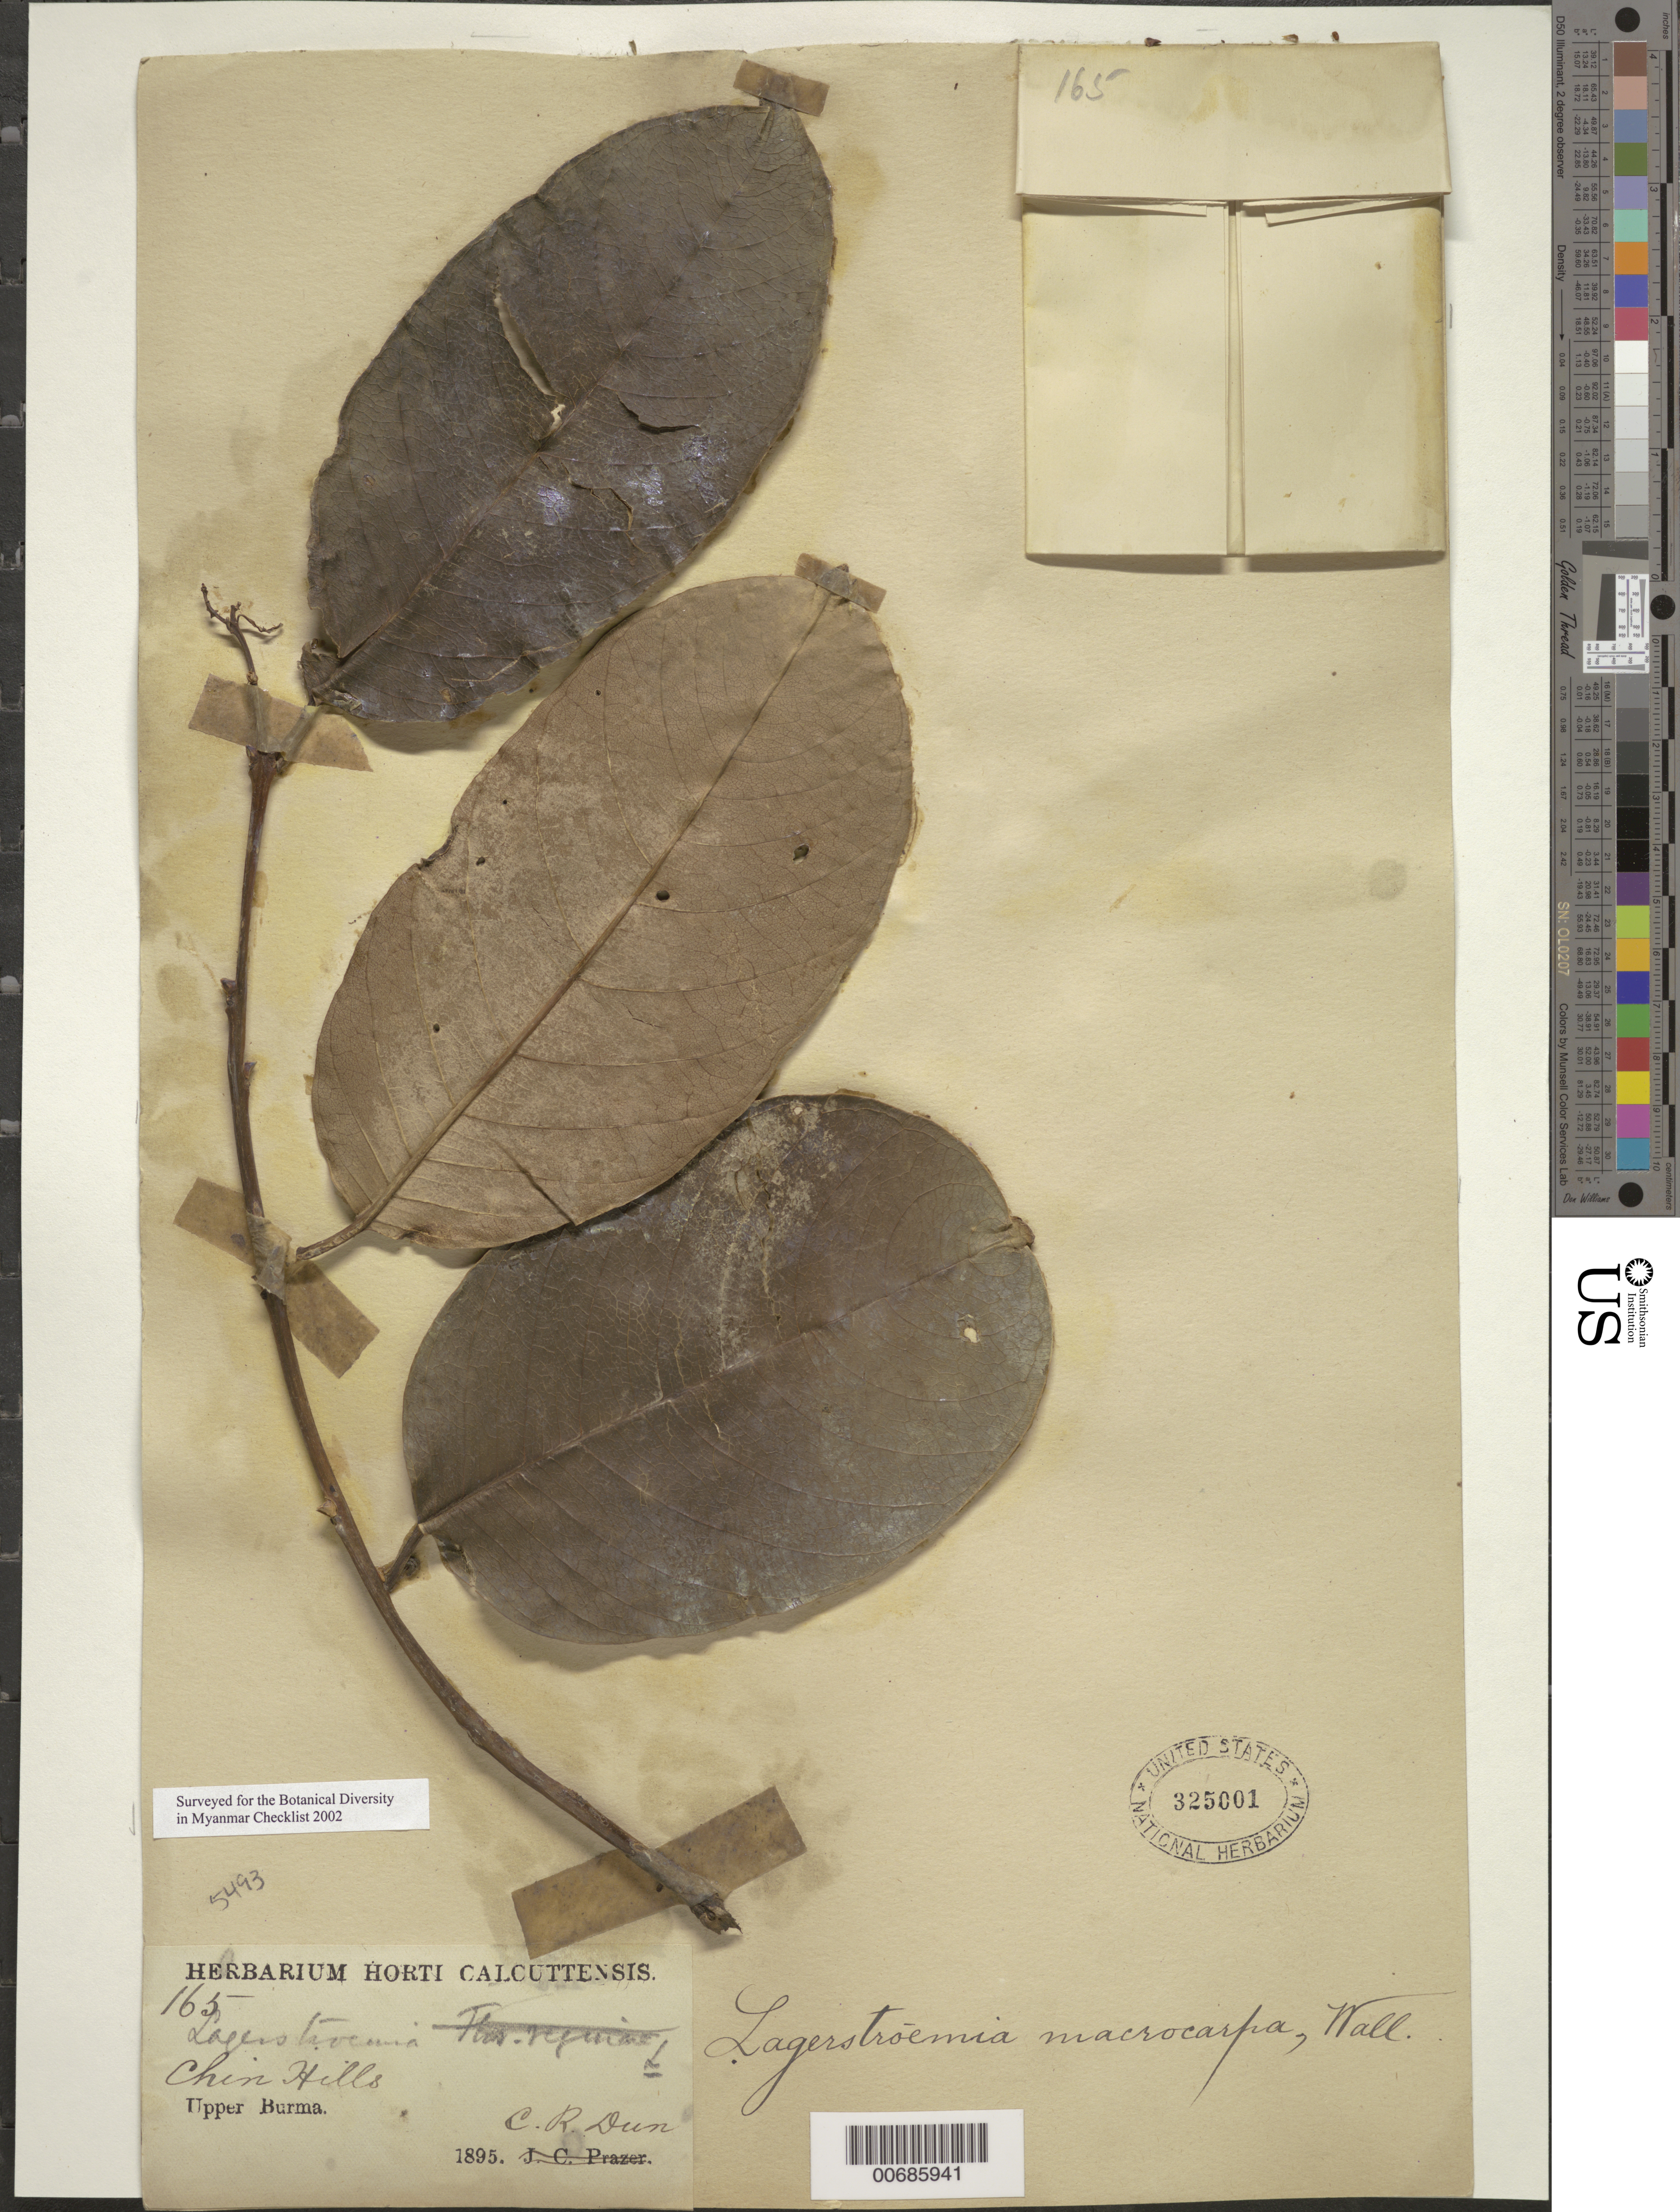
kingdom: Plantae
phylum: Tracheophyta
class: Magnoliopsida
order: Myrtales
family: Lythraceae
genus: Lagerstroemia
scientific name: Lagerstroemia macrocarpa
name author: Wall.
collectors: Dun, C.R.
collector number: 165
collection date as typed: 1895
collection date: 1895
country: Myanmar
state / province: Chin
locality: Chin Hills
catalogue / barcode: US 325001